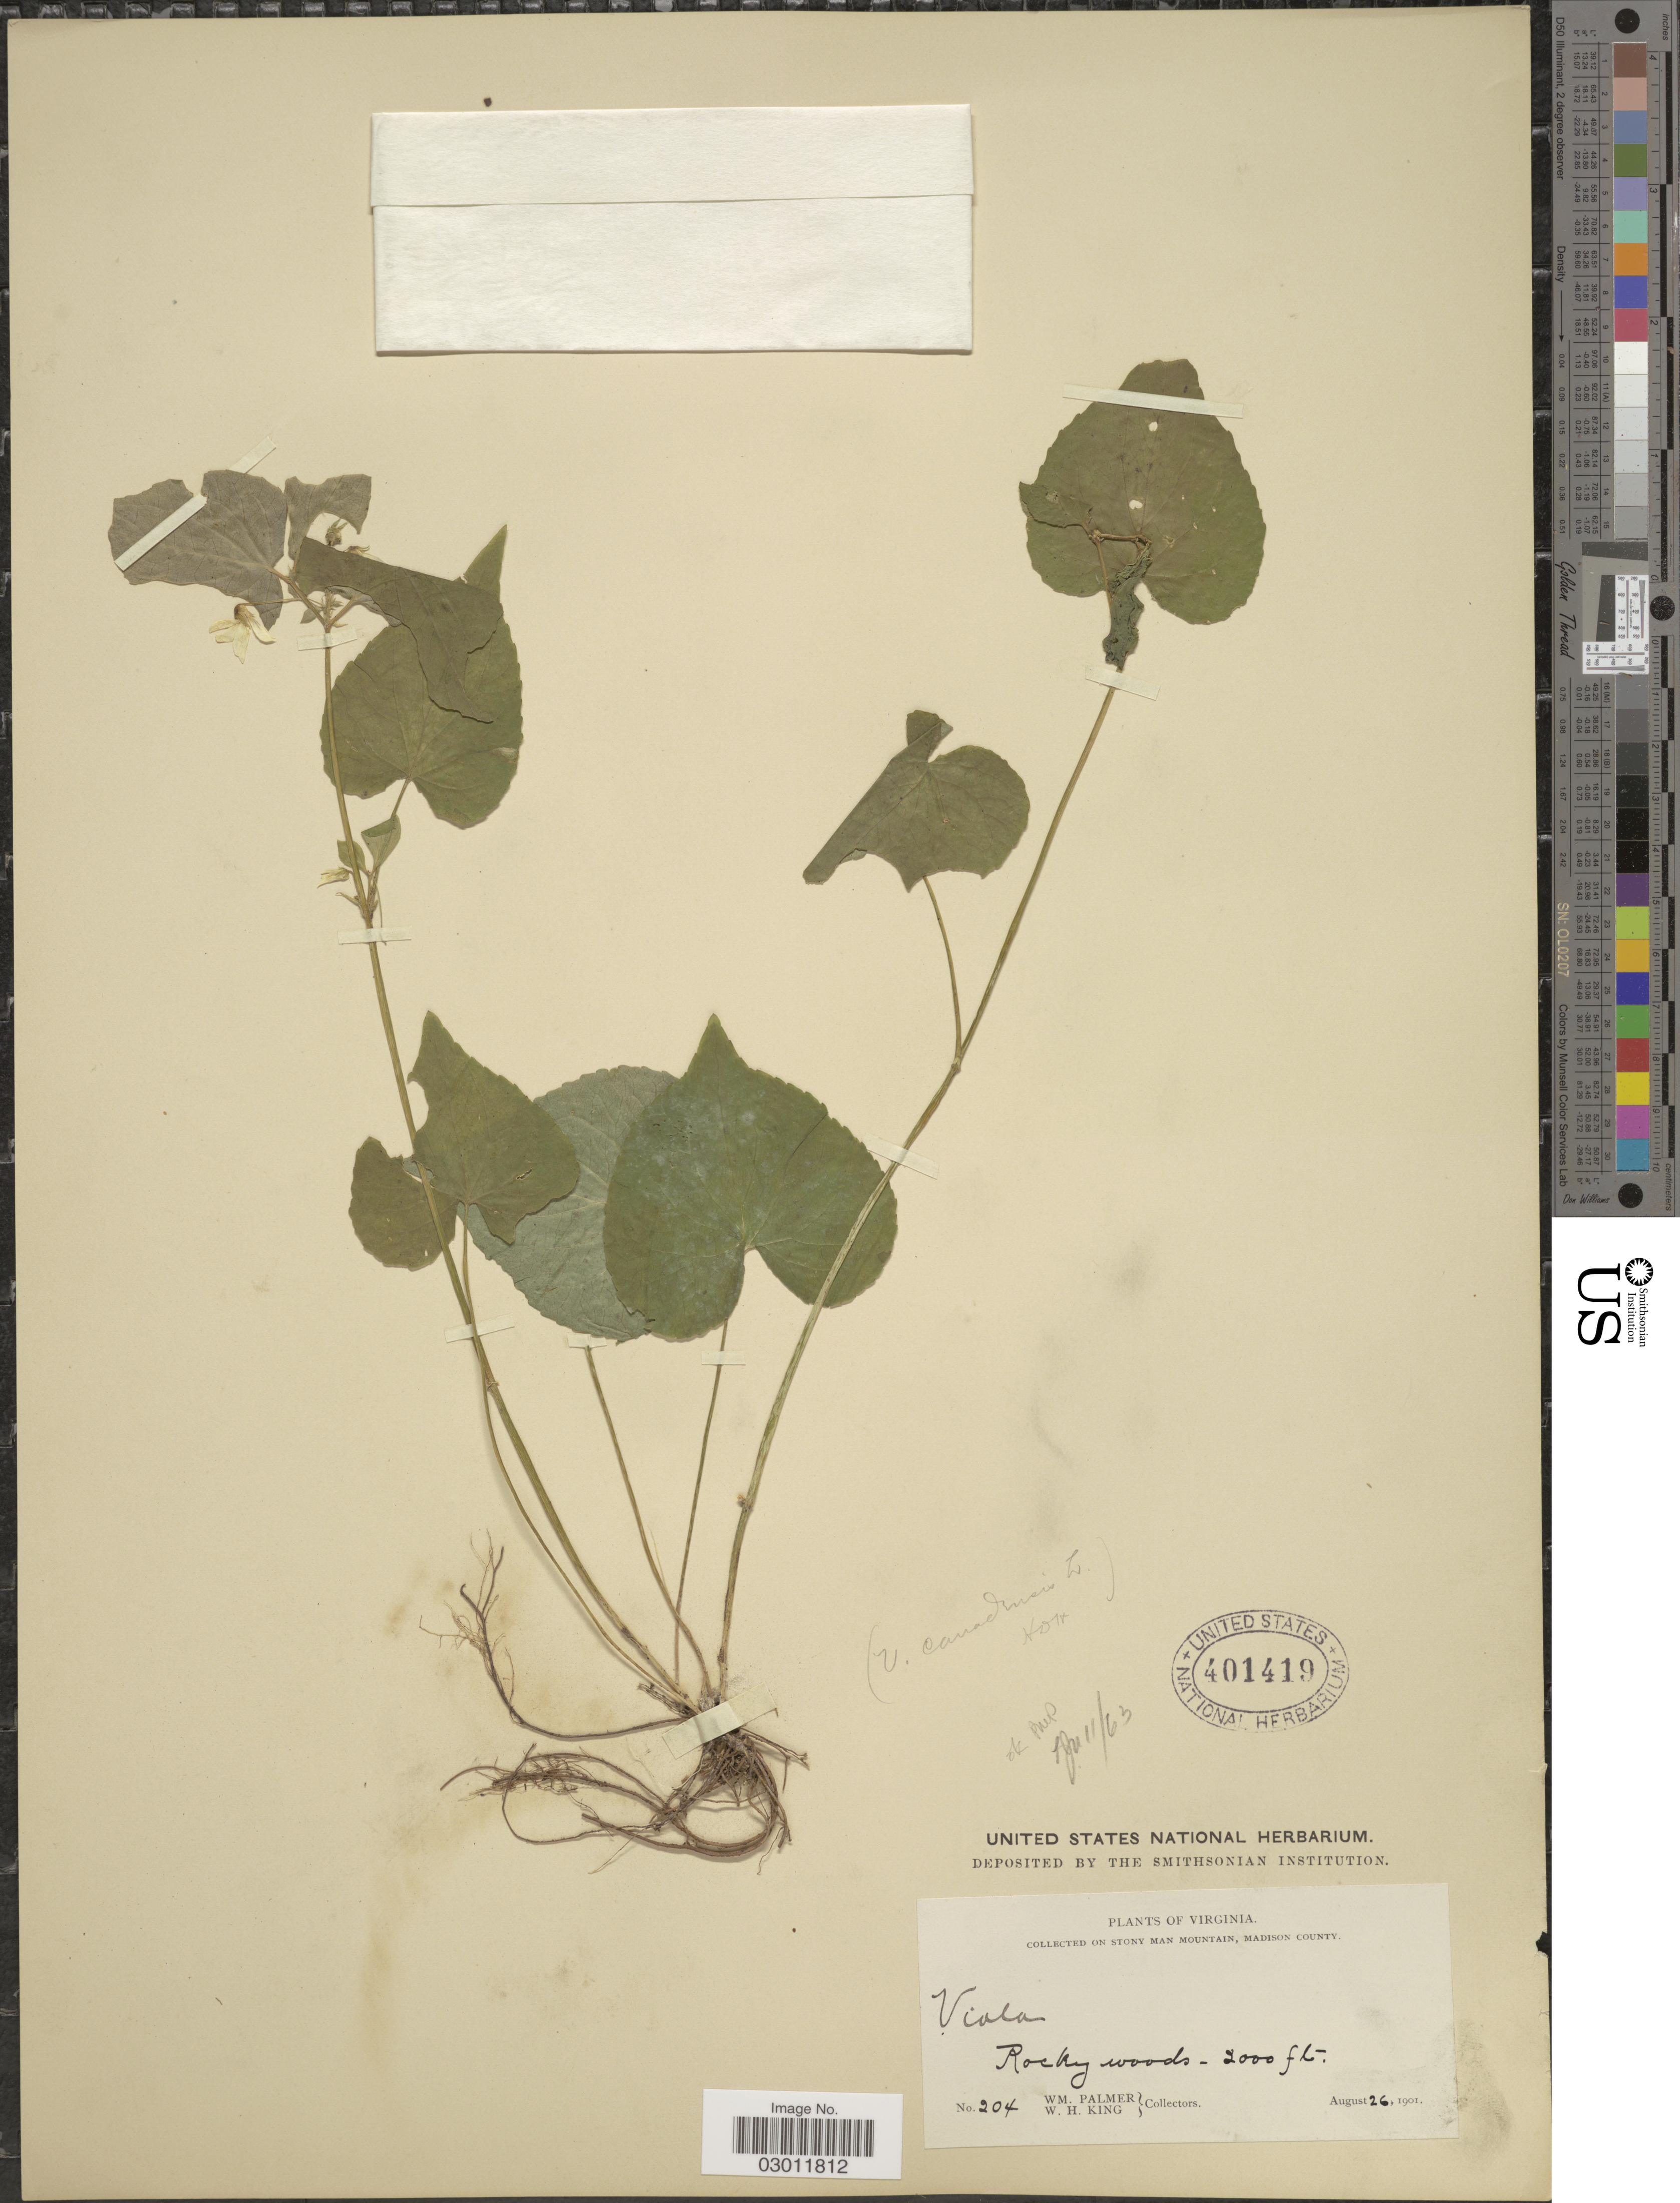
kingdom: Plantae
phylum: Tracheophyta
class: Magnoliopsida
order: Malpighiales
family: Violaceae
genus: Viola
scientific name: Viola canadensis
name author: L.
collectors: W. Palmer & W. H. King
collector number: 204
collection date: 1901-08-26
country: United States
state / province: Virginia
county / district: Madison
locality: Stony Man Mountain, Madison County.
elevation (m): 610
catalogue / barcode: US 401419